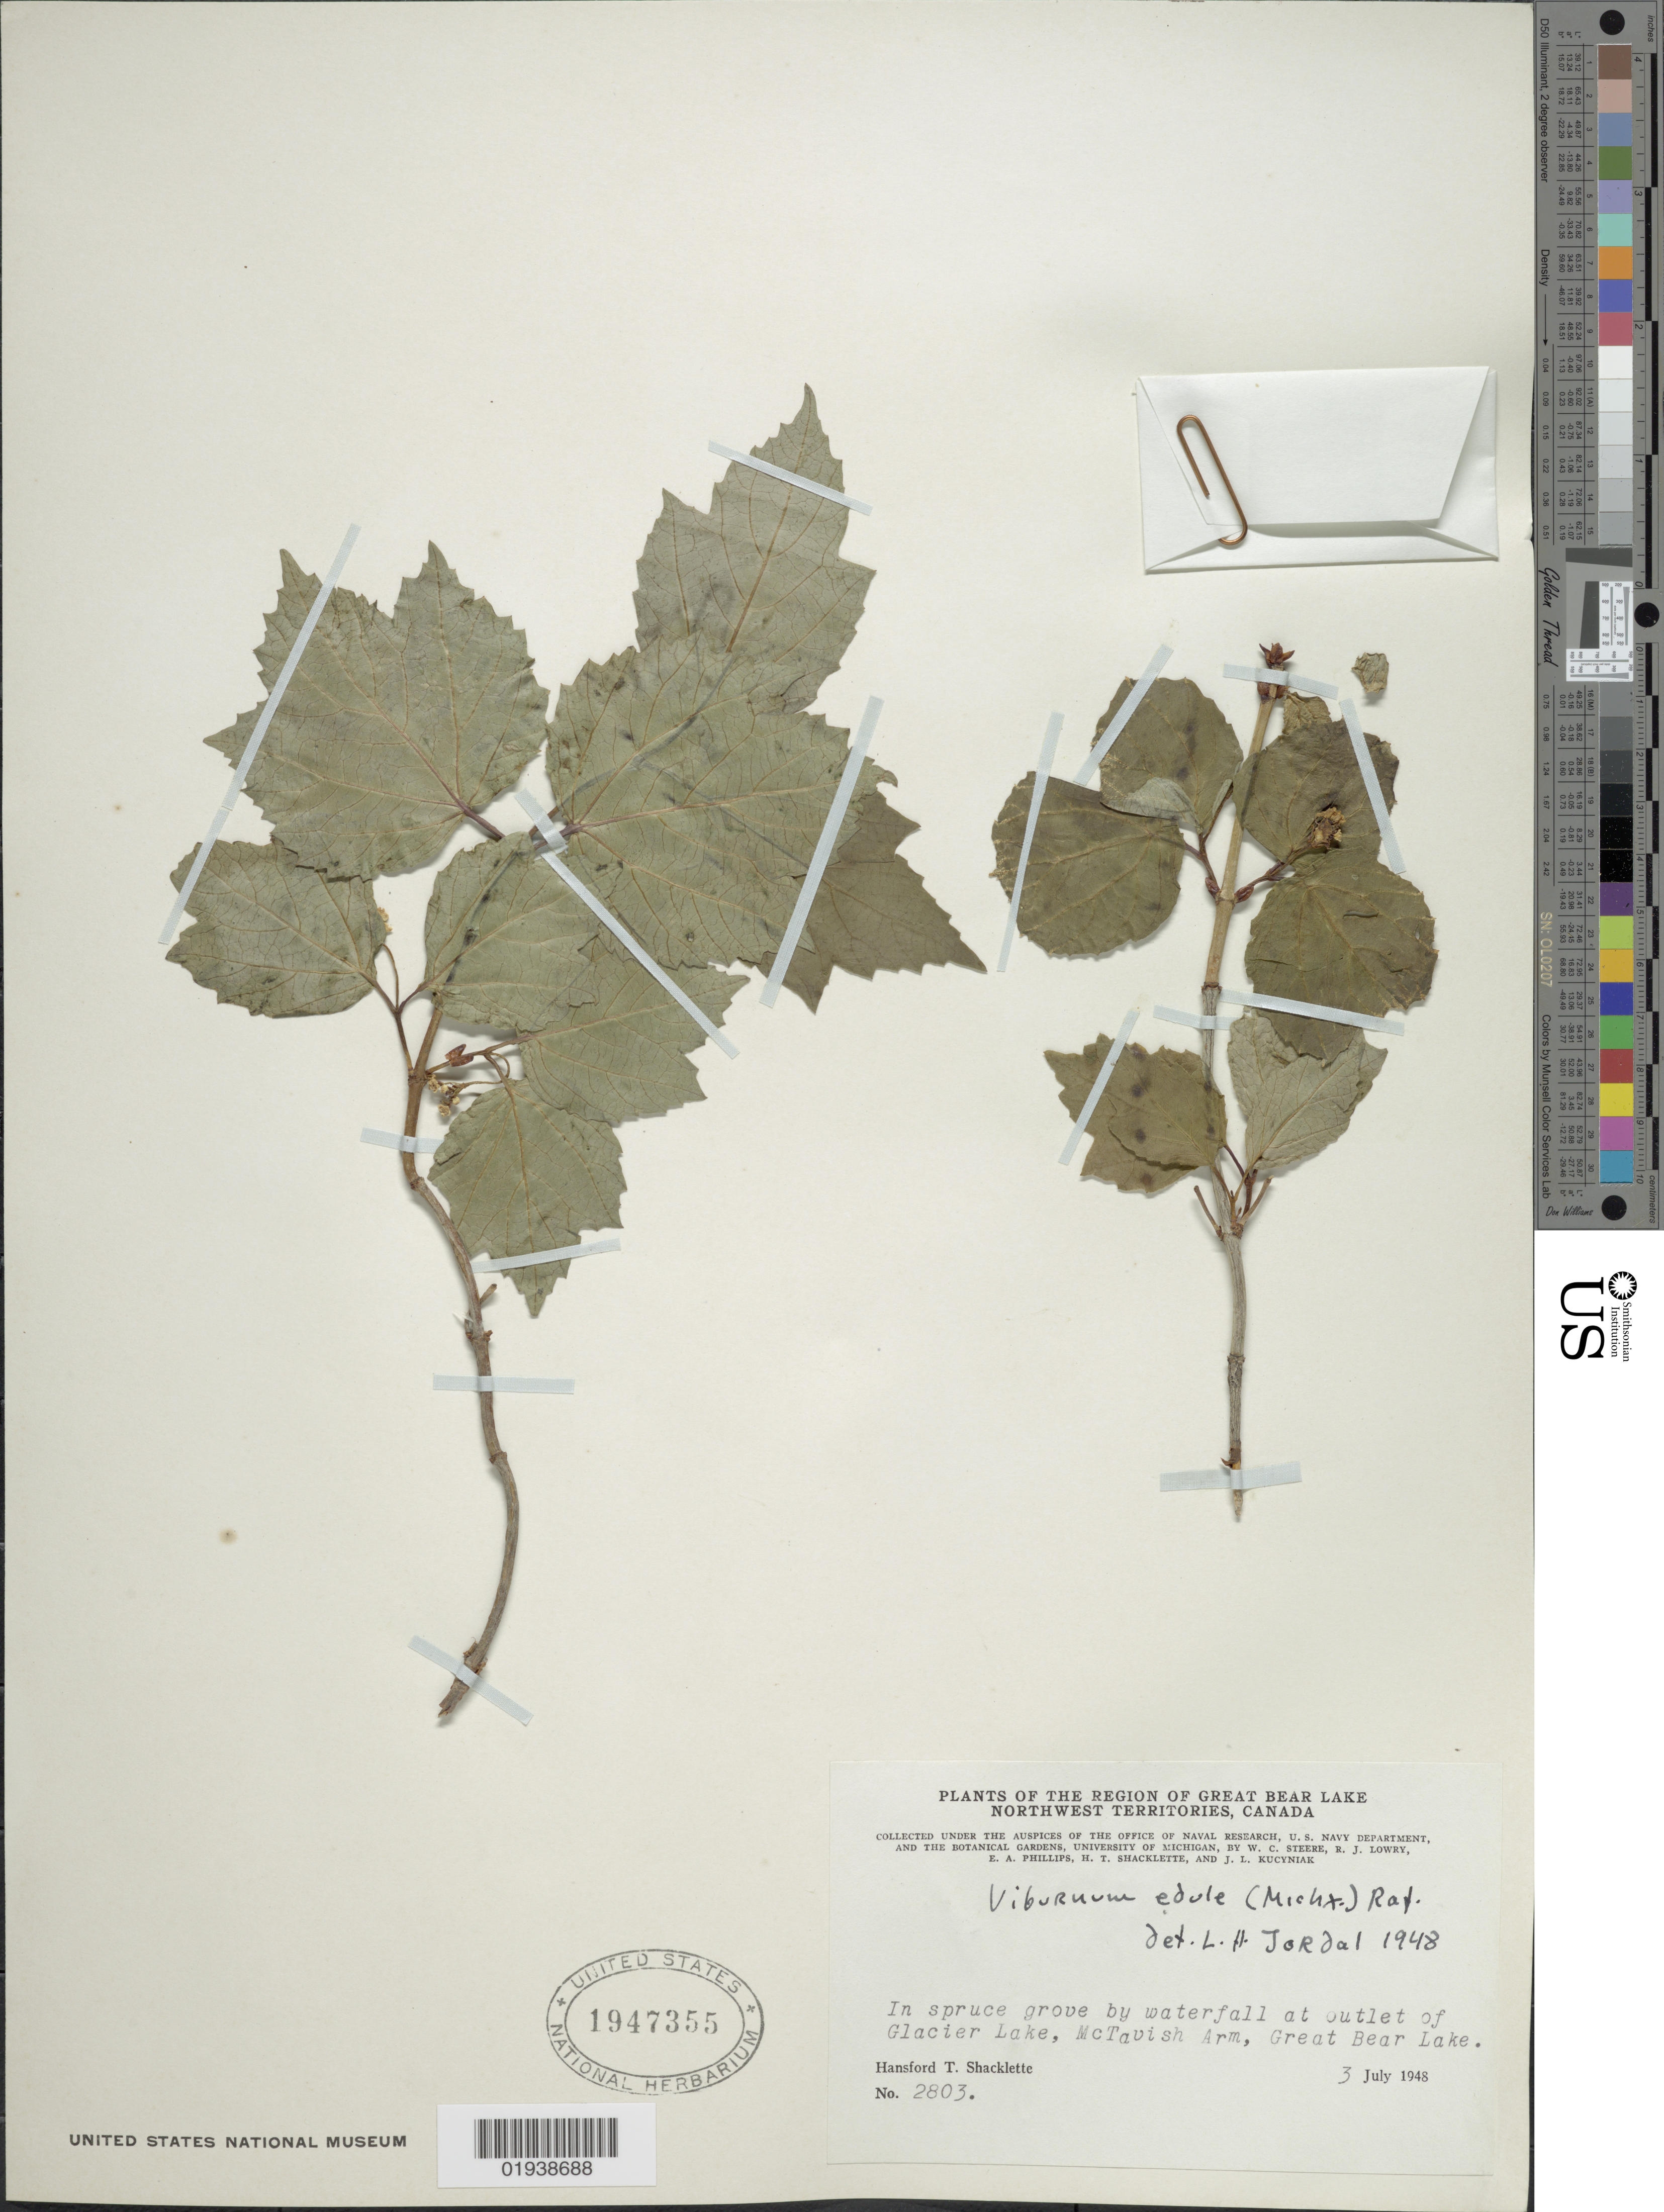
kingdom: Plantae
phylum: Tracheophyta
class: Magnoliopsida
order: Dipsacales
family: Viburnaceae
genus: Viburnum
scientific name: Viburnum edule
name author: (Michx.) Raf.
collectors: H. Shacklette, W. C. Steere, R. Lowry, E. Phillips & et al.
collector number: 2803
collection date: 1948-07-03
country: Canada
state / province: Northwest Territories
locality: Region of Great Bear Lake. In spruce grove by waterfall at outlet of Glacier Lake, McTavish Arm, Great Bear Lake.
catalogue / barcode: US 1947355